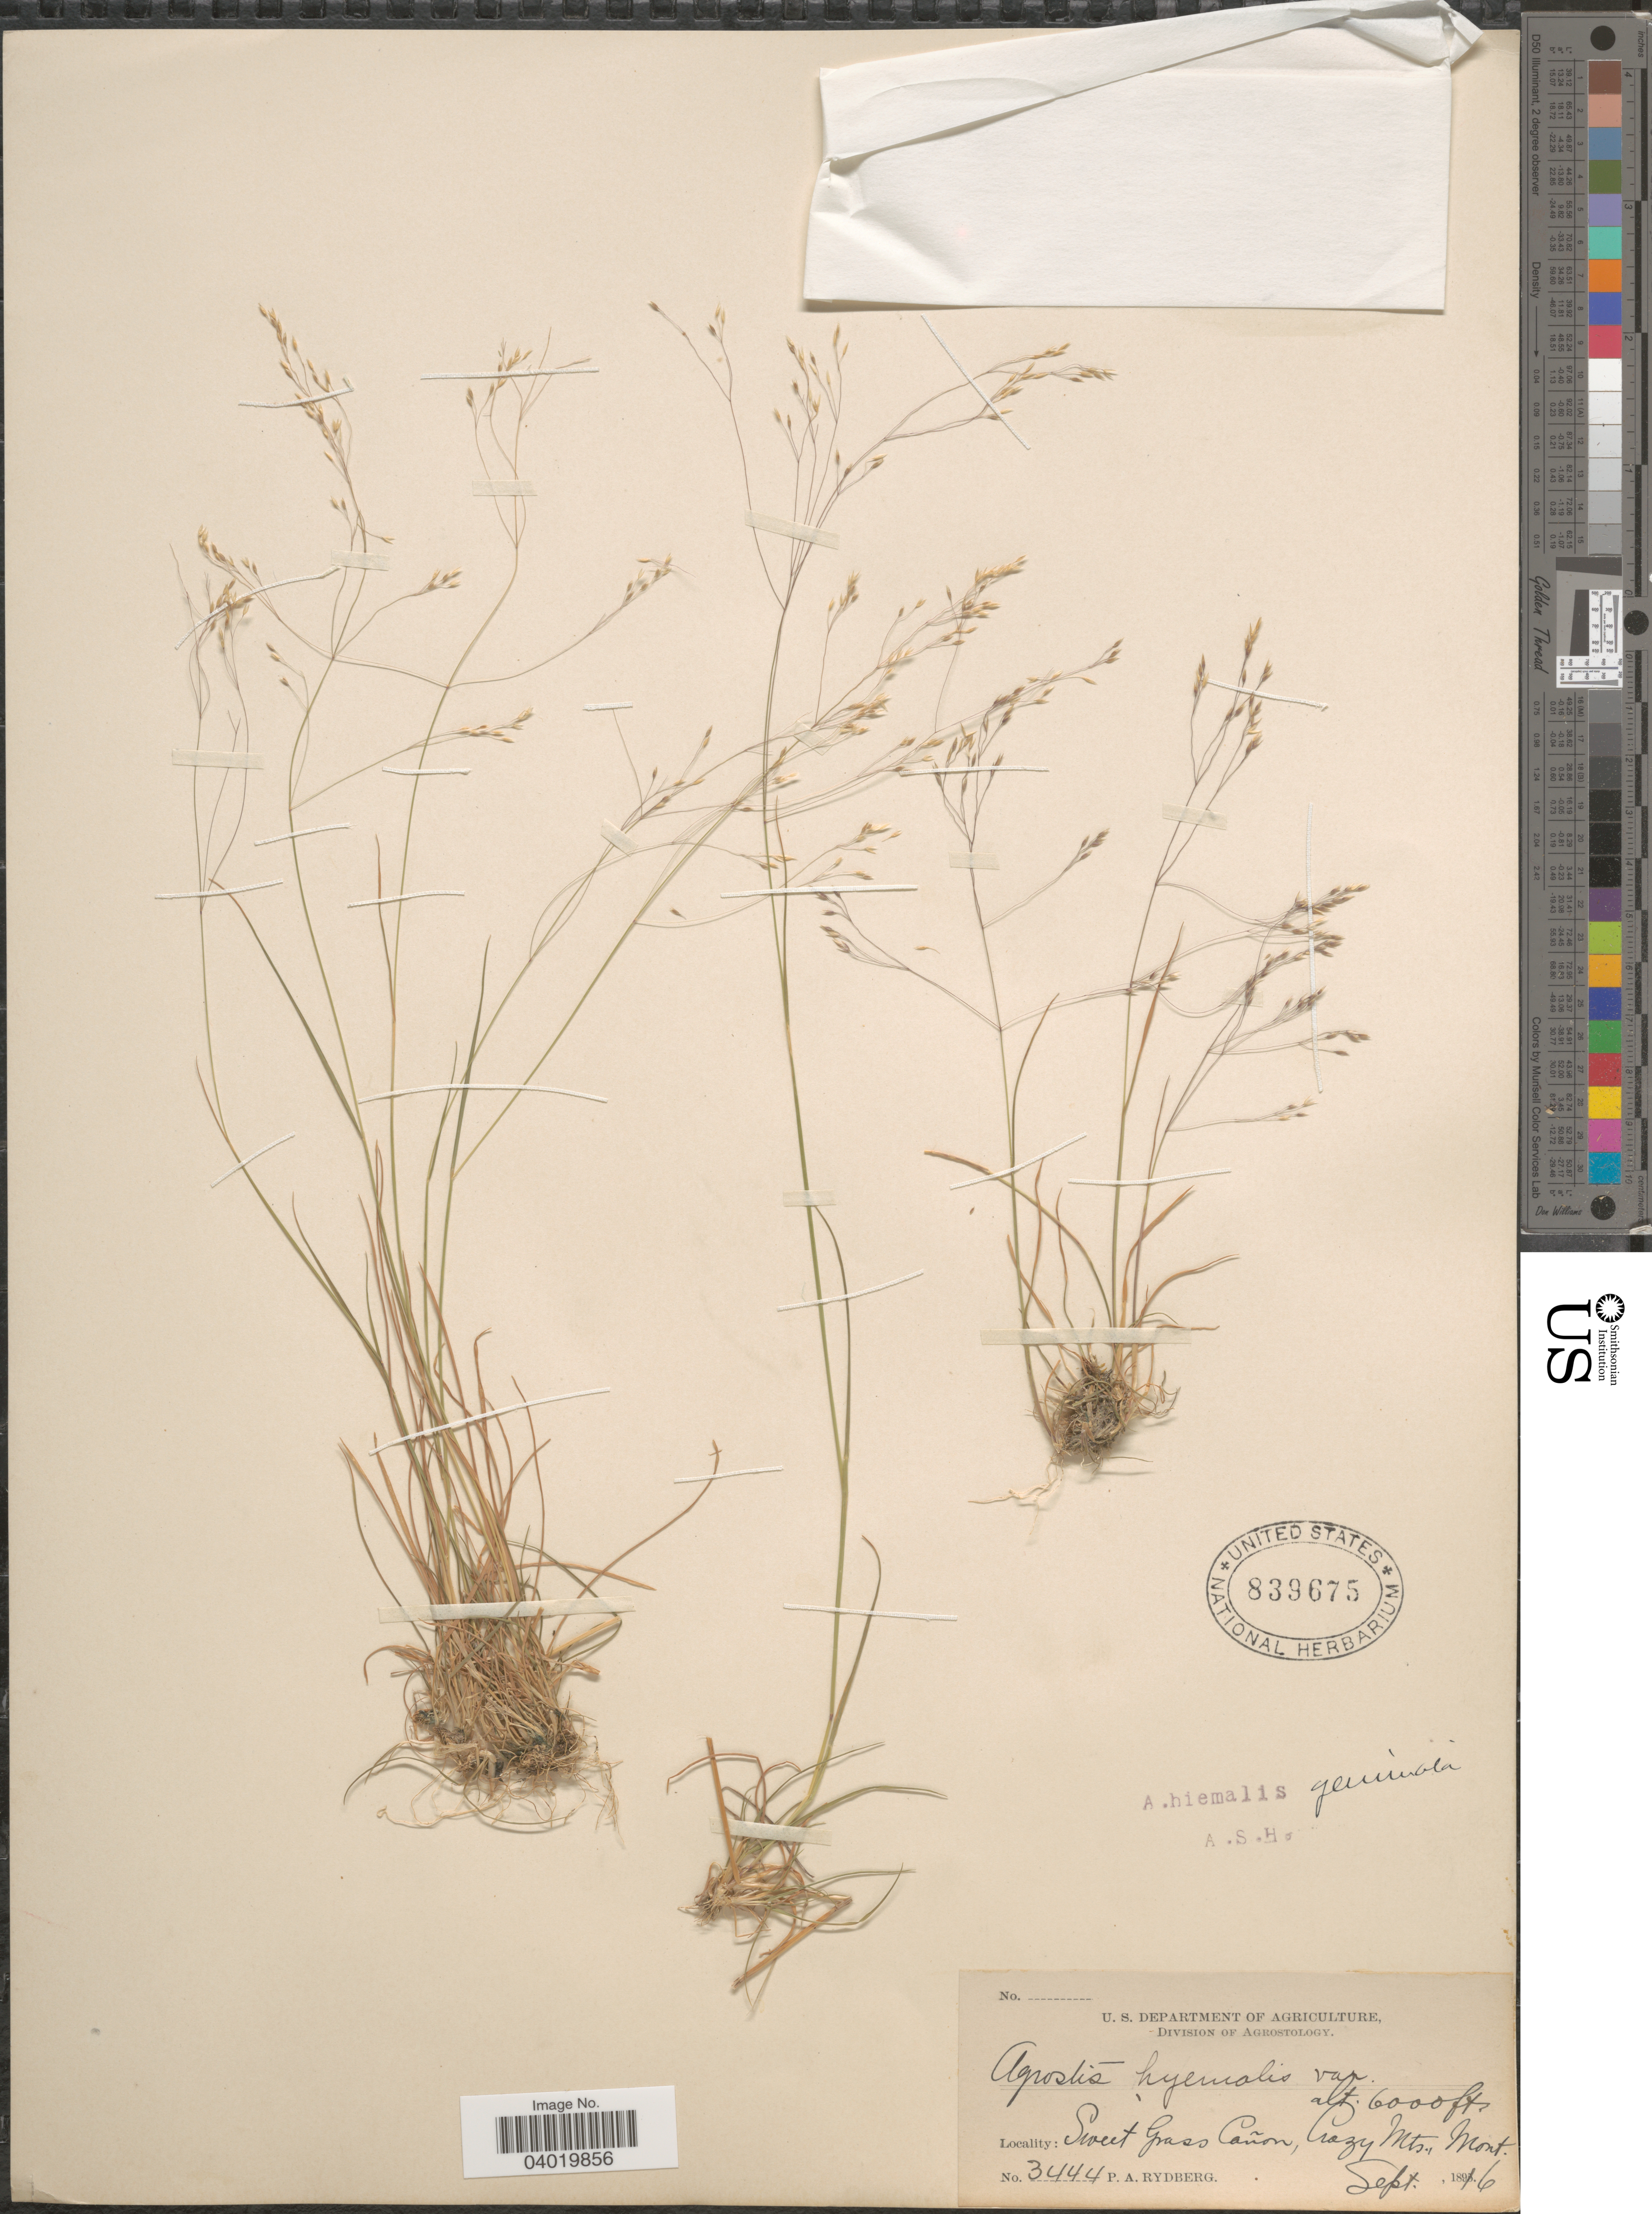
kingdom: Plantae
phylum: Tracheophyta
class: Liliopsida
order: Poales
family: Poaceae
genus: Agrostis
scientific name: Agrostis hyemalis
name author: (Walter) Britton et al.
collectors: P. A. Rydberg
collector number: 3444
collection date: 1816-09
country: United States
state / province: Montana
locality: Sweet Grass Cañon, Crazy Mts.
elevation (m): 1829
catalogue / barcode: US 839675